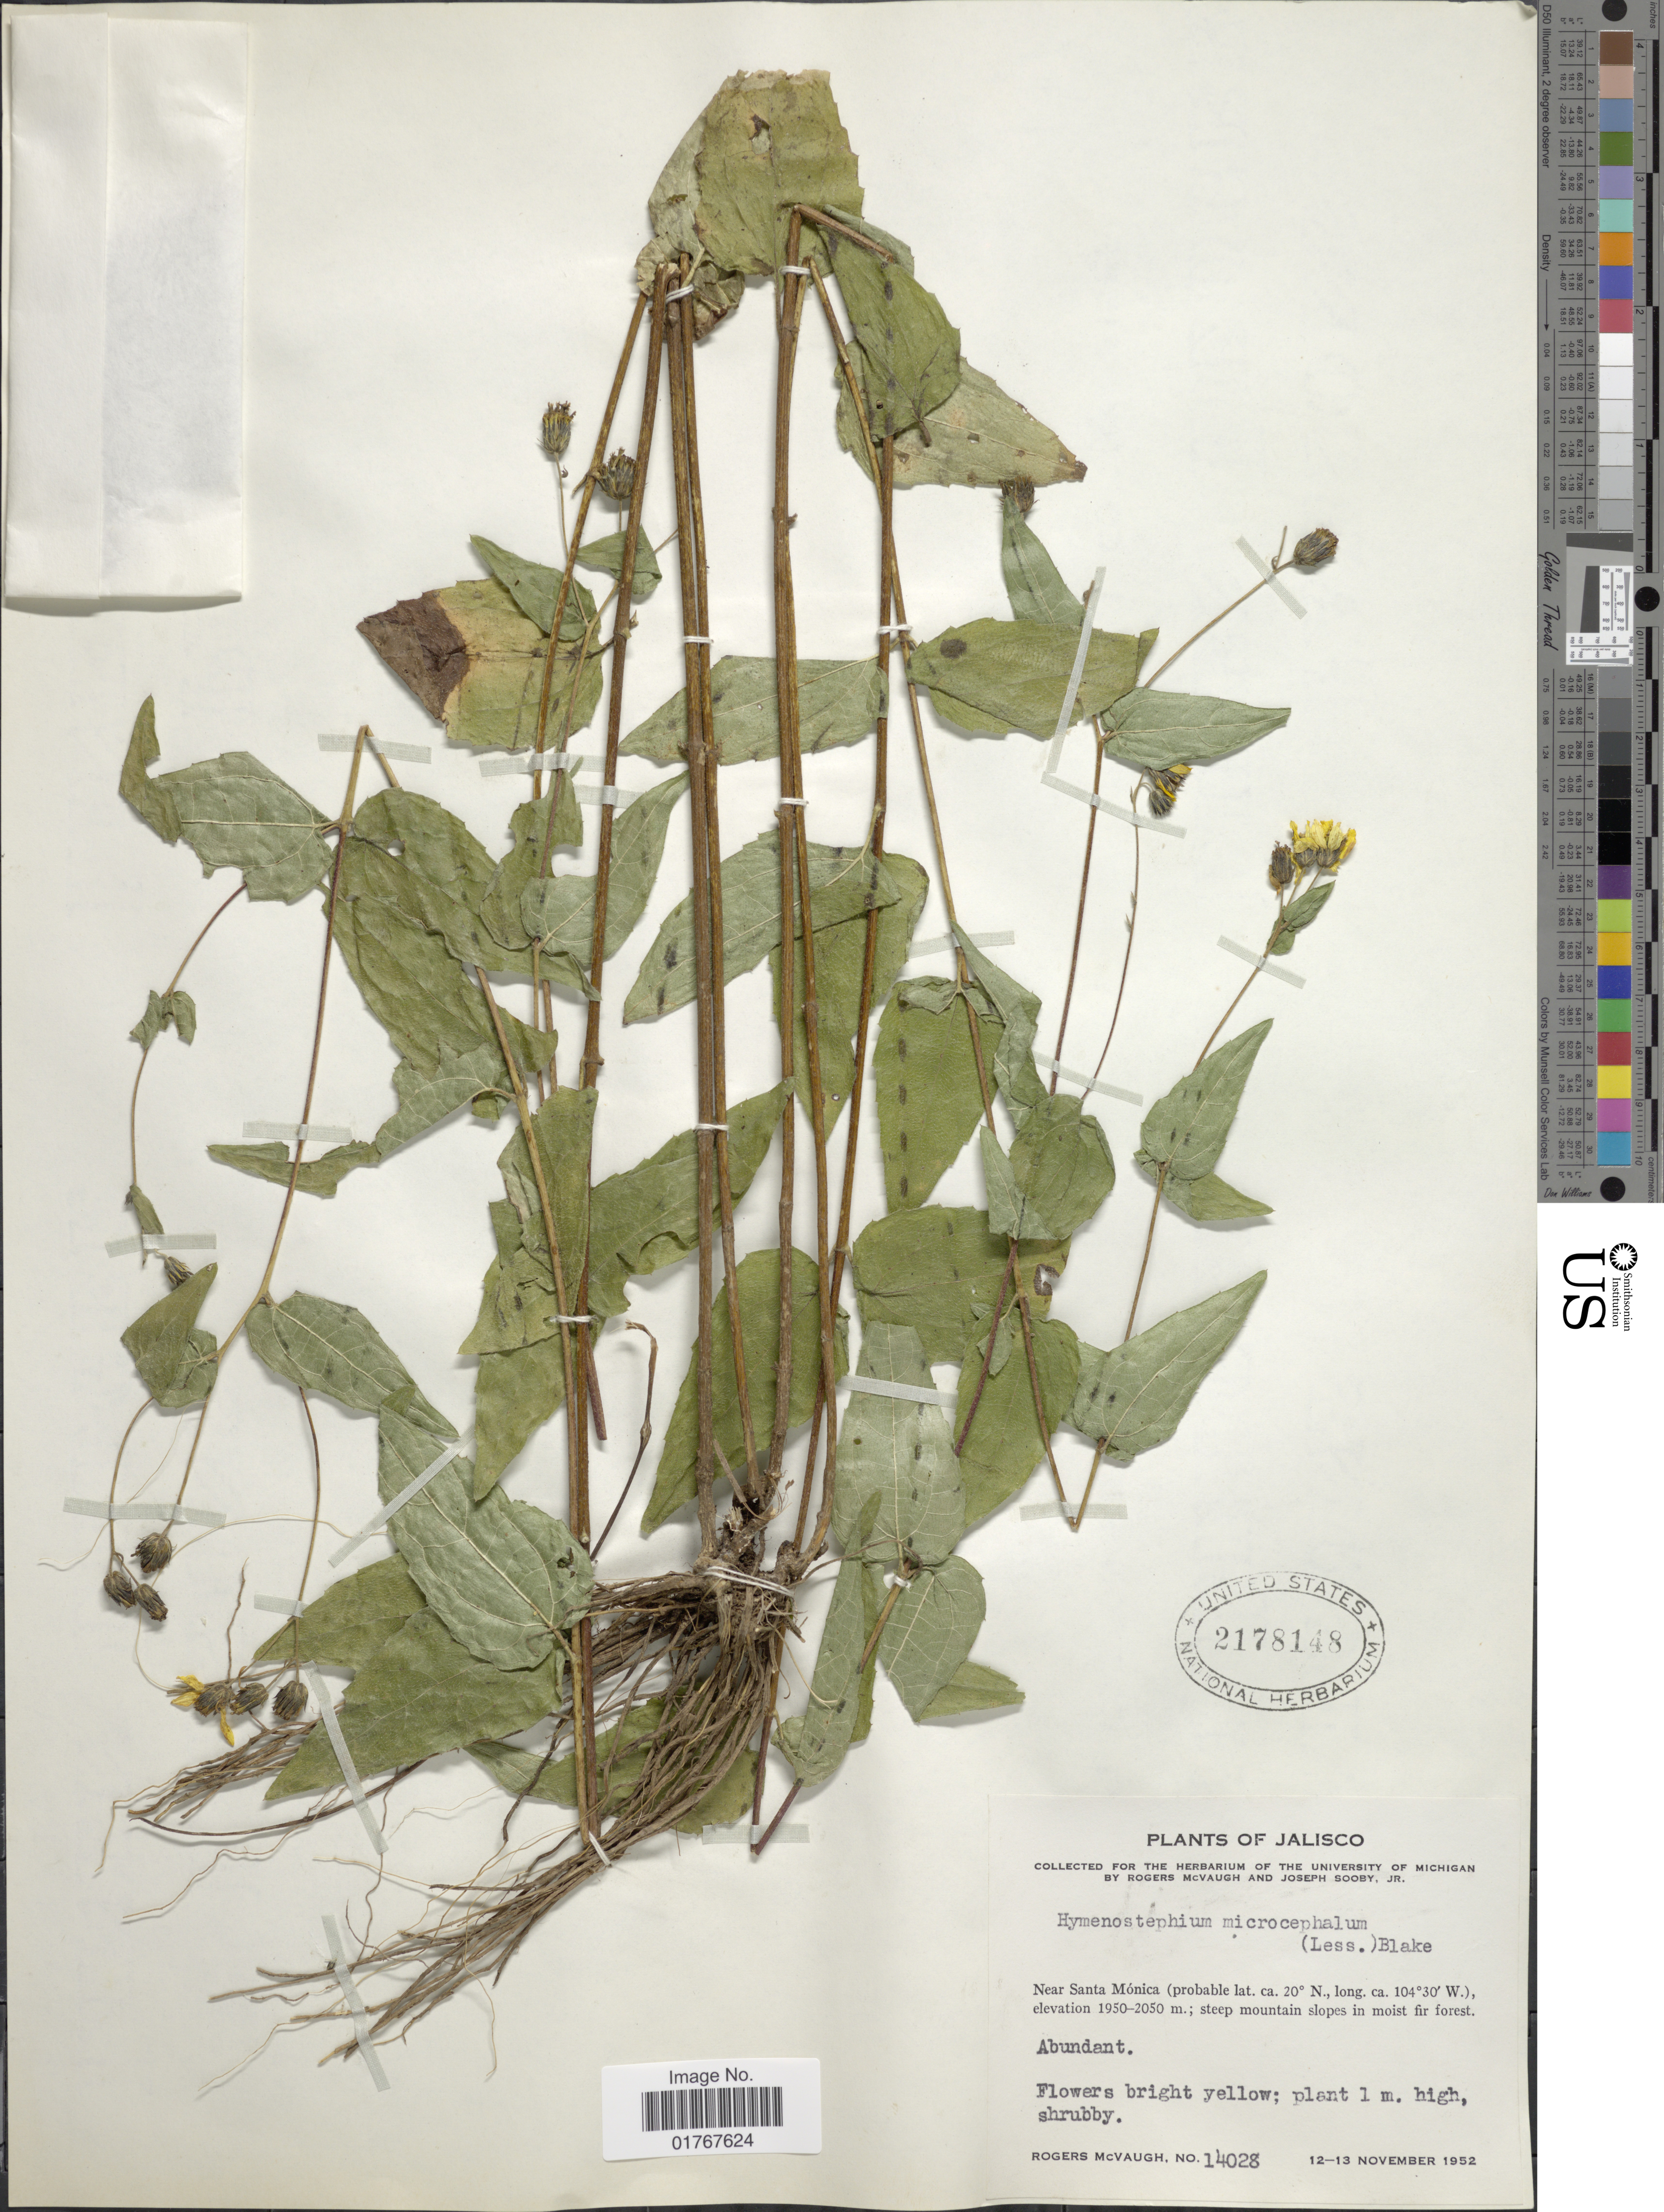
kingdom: Plantae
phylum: Tracheophyta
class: Magnoliopsida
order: Asterales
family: Asteraceae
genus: Viguiera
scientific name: Viguiera cordata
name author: (Hook. & Arn.) D'Arcy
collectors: R. McVaugh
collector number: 14028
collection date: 1952-11-12/1952-11-13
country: Mexico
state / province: Jalisco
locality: Near Santa Mónica; steep mountain slopes in moist fir forest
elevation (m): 1950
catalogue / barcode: US 2178148